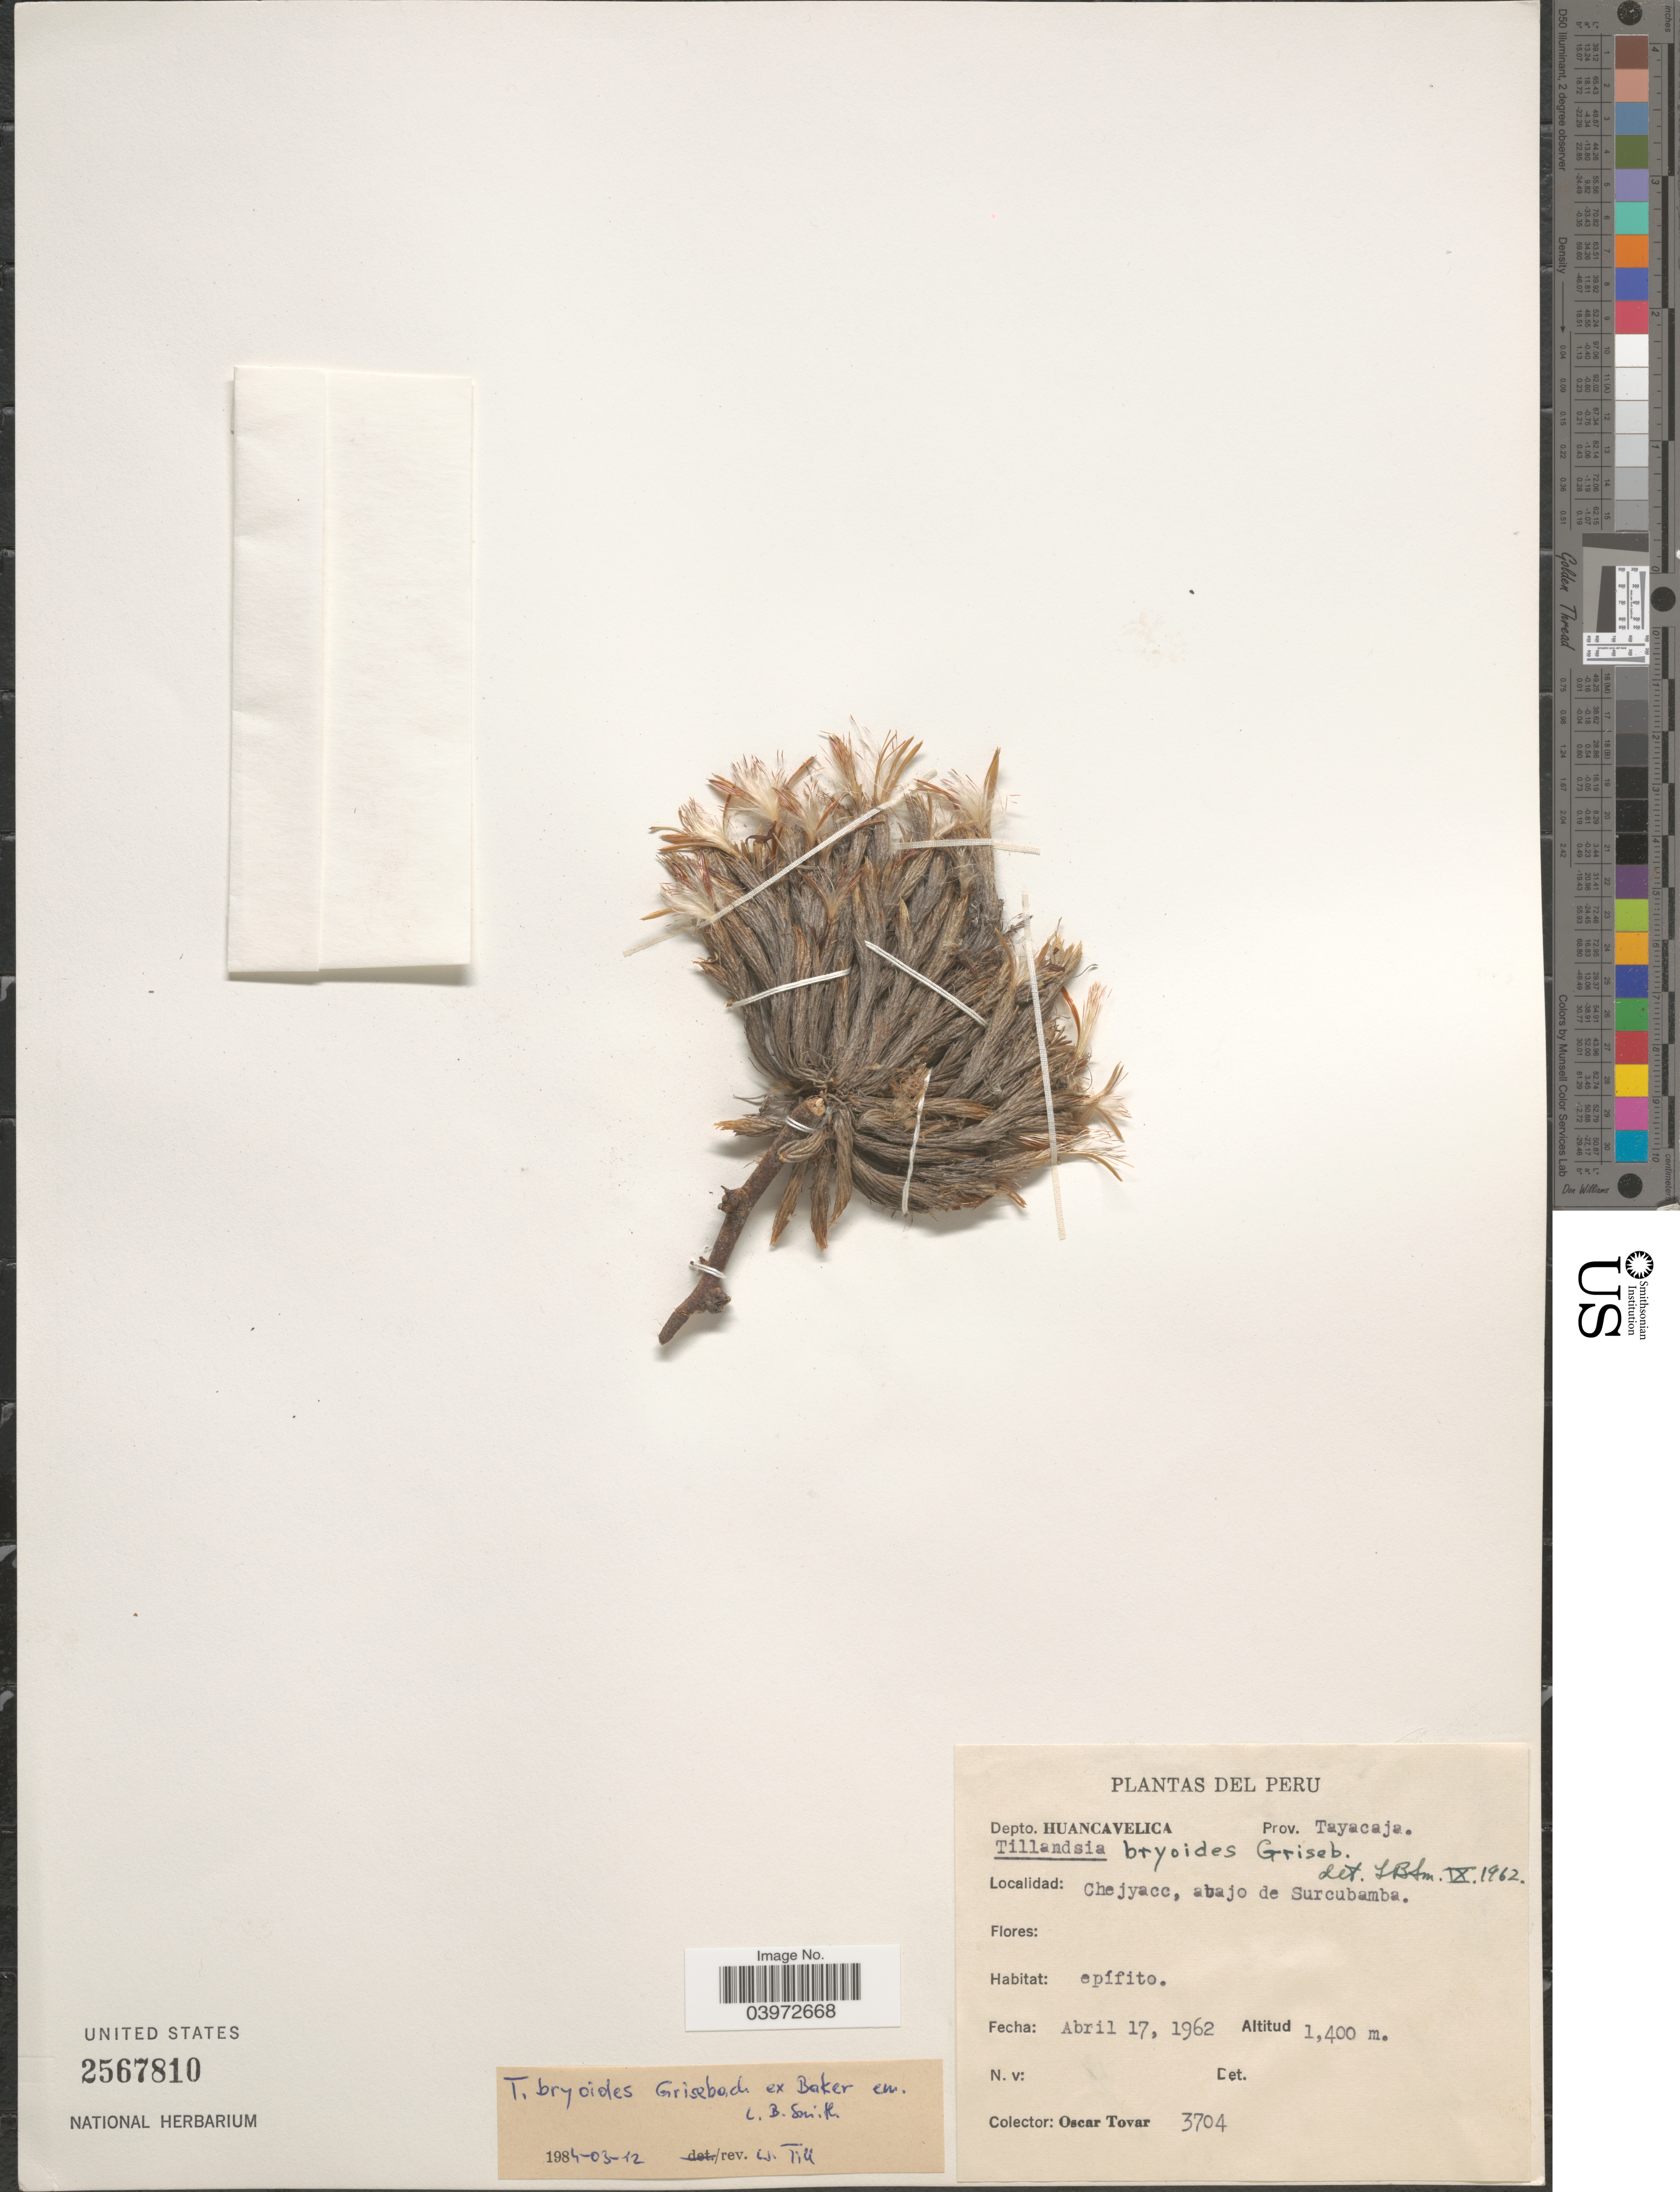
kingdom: Plantae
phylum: Tracheophyta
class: Liliopsida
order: Poales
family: Bromeliaceae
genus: Tillandsia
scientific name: Tillandsia bryoides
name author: Griseb. ex Baker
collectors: Ó. Tovar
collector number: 3704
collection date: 1962-04-17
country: Peru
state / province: Huancavelica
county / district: Tayacaja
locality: Depto. Huancavelica. Prov. Tayacaja. Chejyacc, abajo de Surcubamba.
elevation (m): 1400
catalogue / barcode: US 2567810